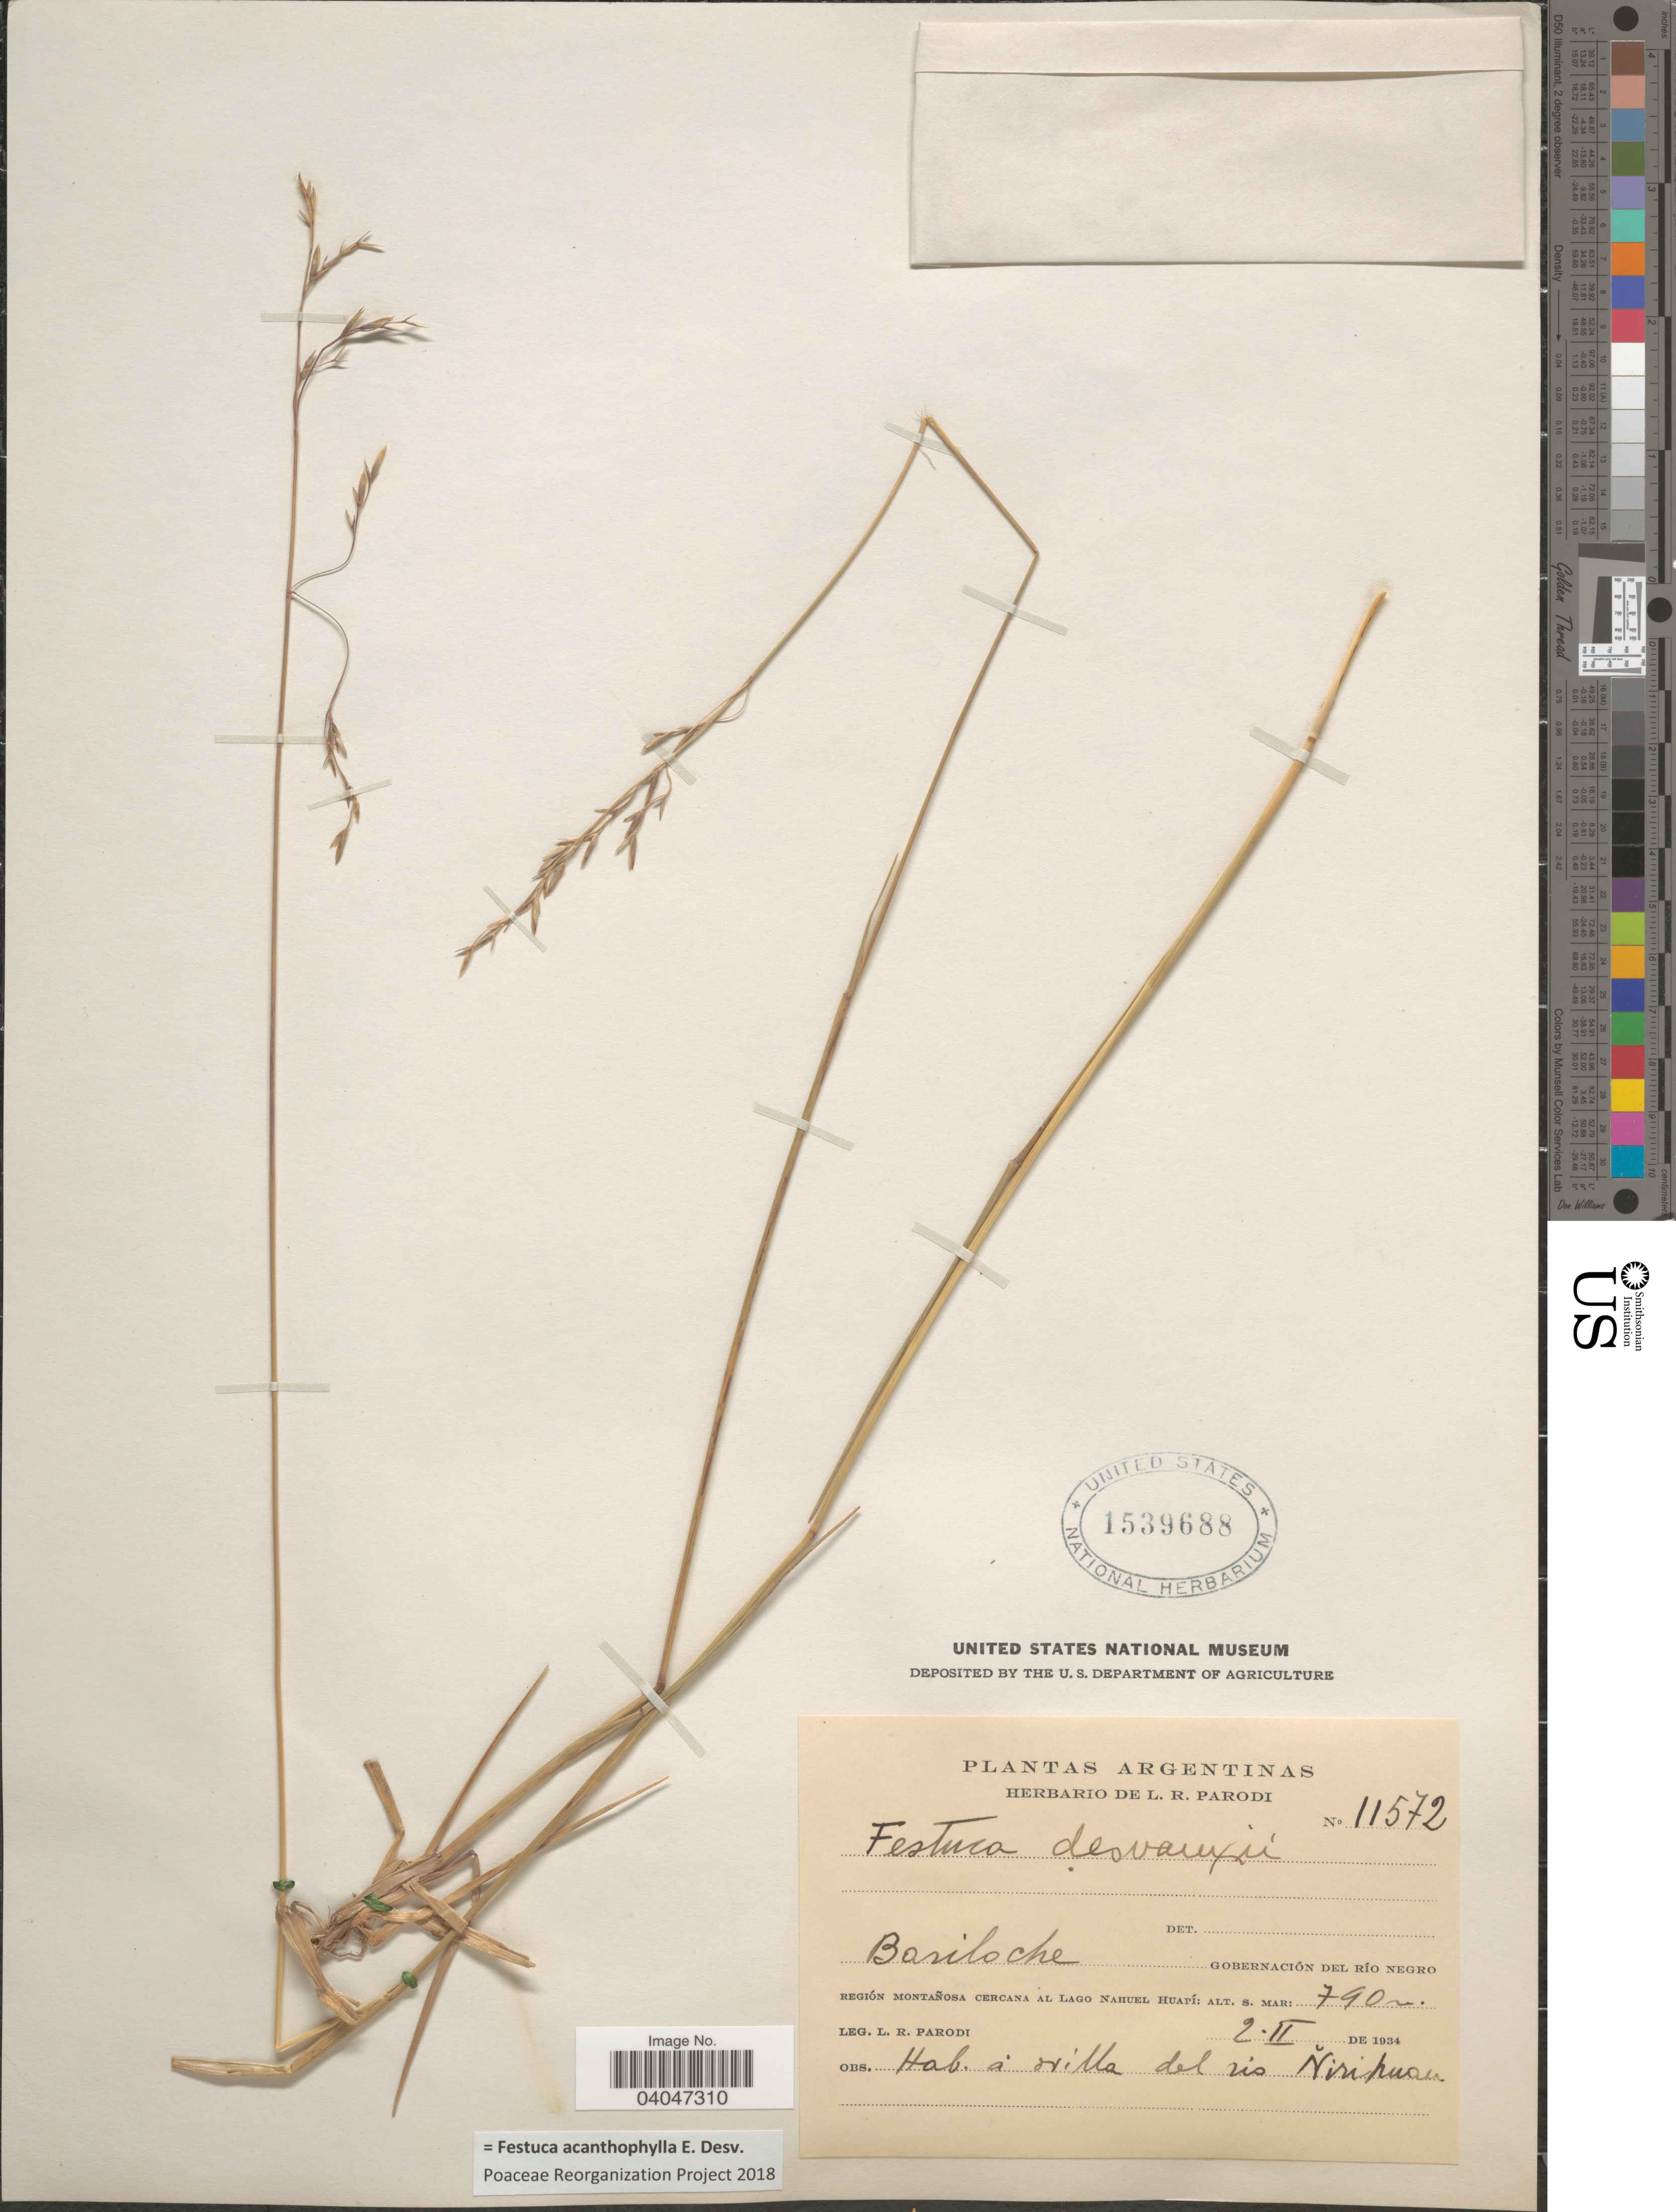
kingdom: Plantae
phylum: Tracheophyta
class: Liliopsida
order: Poales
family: Poaceae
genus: Festuca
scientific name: Festuca acanthophylla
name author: É. Desv.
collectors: L. R. Parodi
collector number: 11572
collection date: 1934-02-02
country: Argentina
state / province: Rio Negro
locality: Bariloche. Gobernación del Río Negro. Región montañosa cercana al Lago Nahuel Huapí. Orilla del rio Nirihuau.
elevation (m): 790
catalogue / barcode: US 1539688